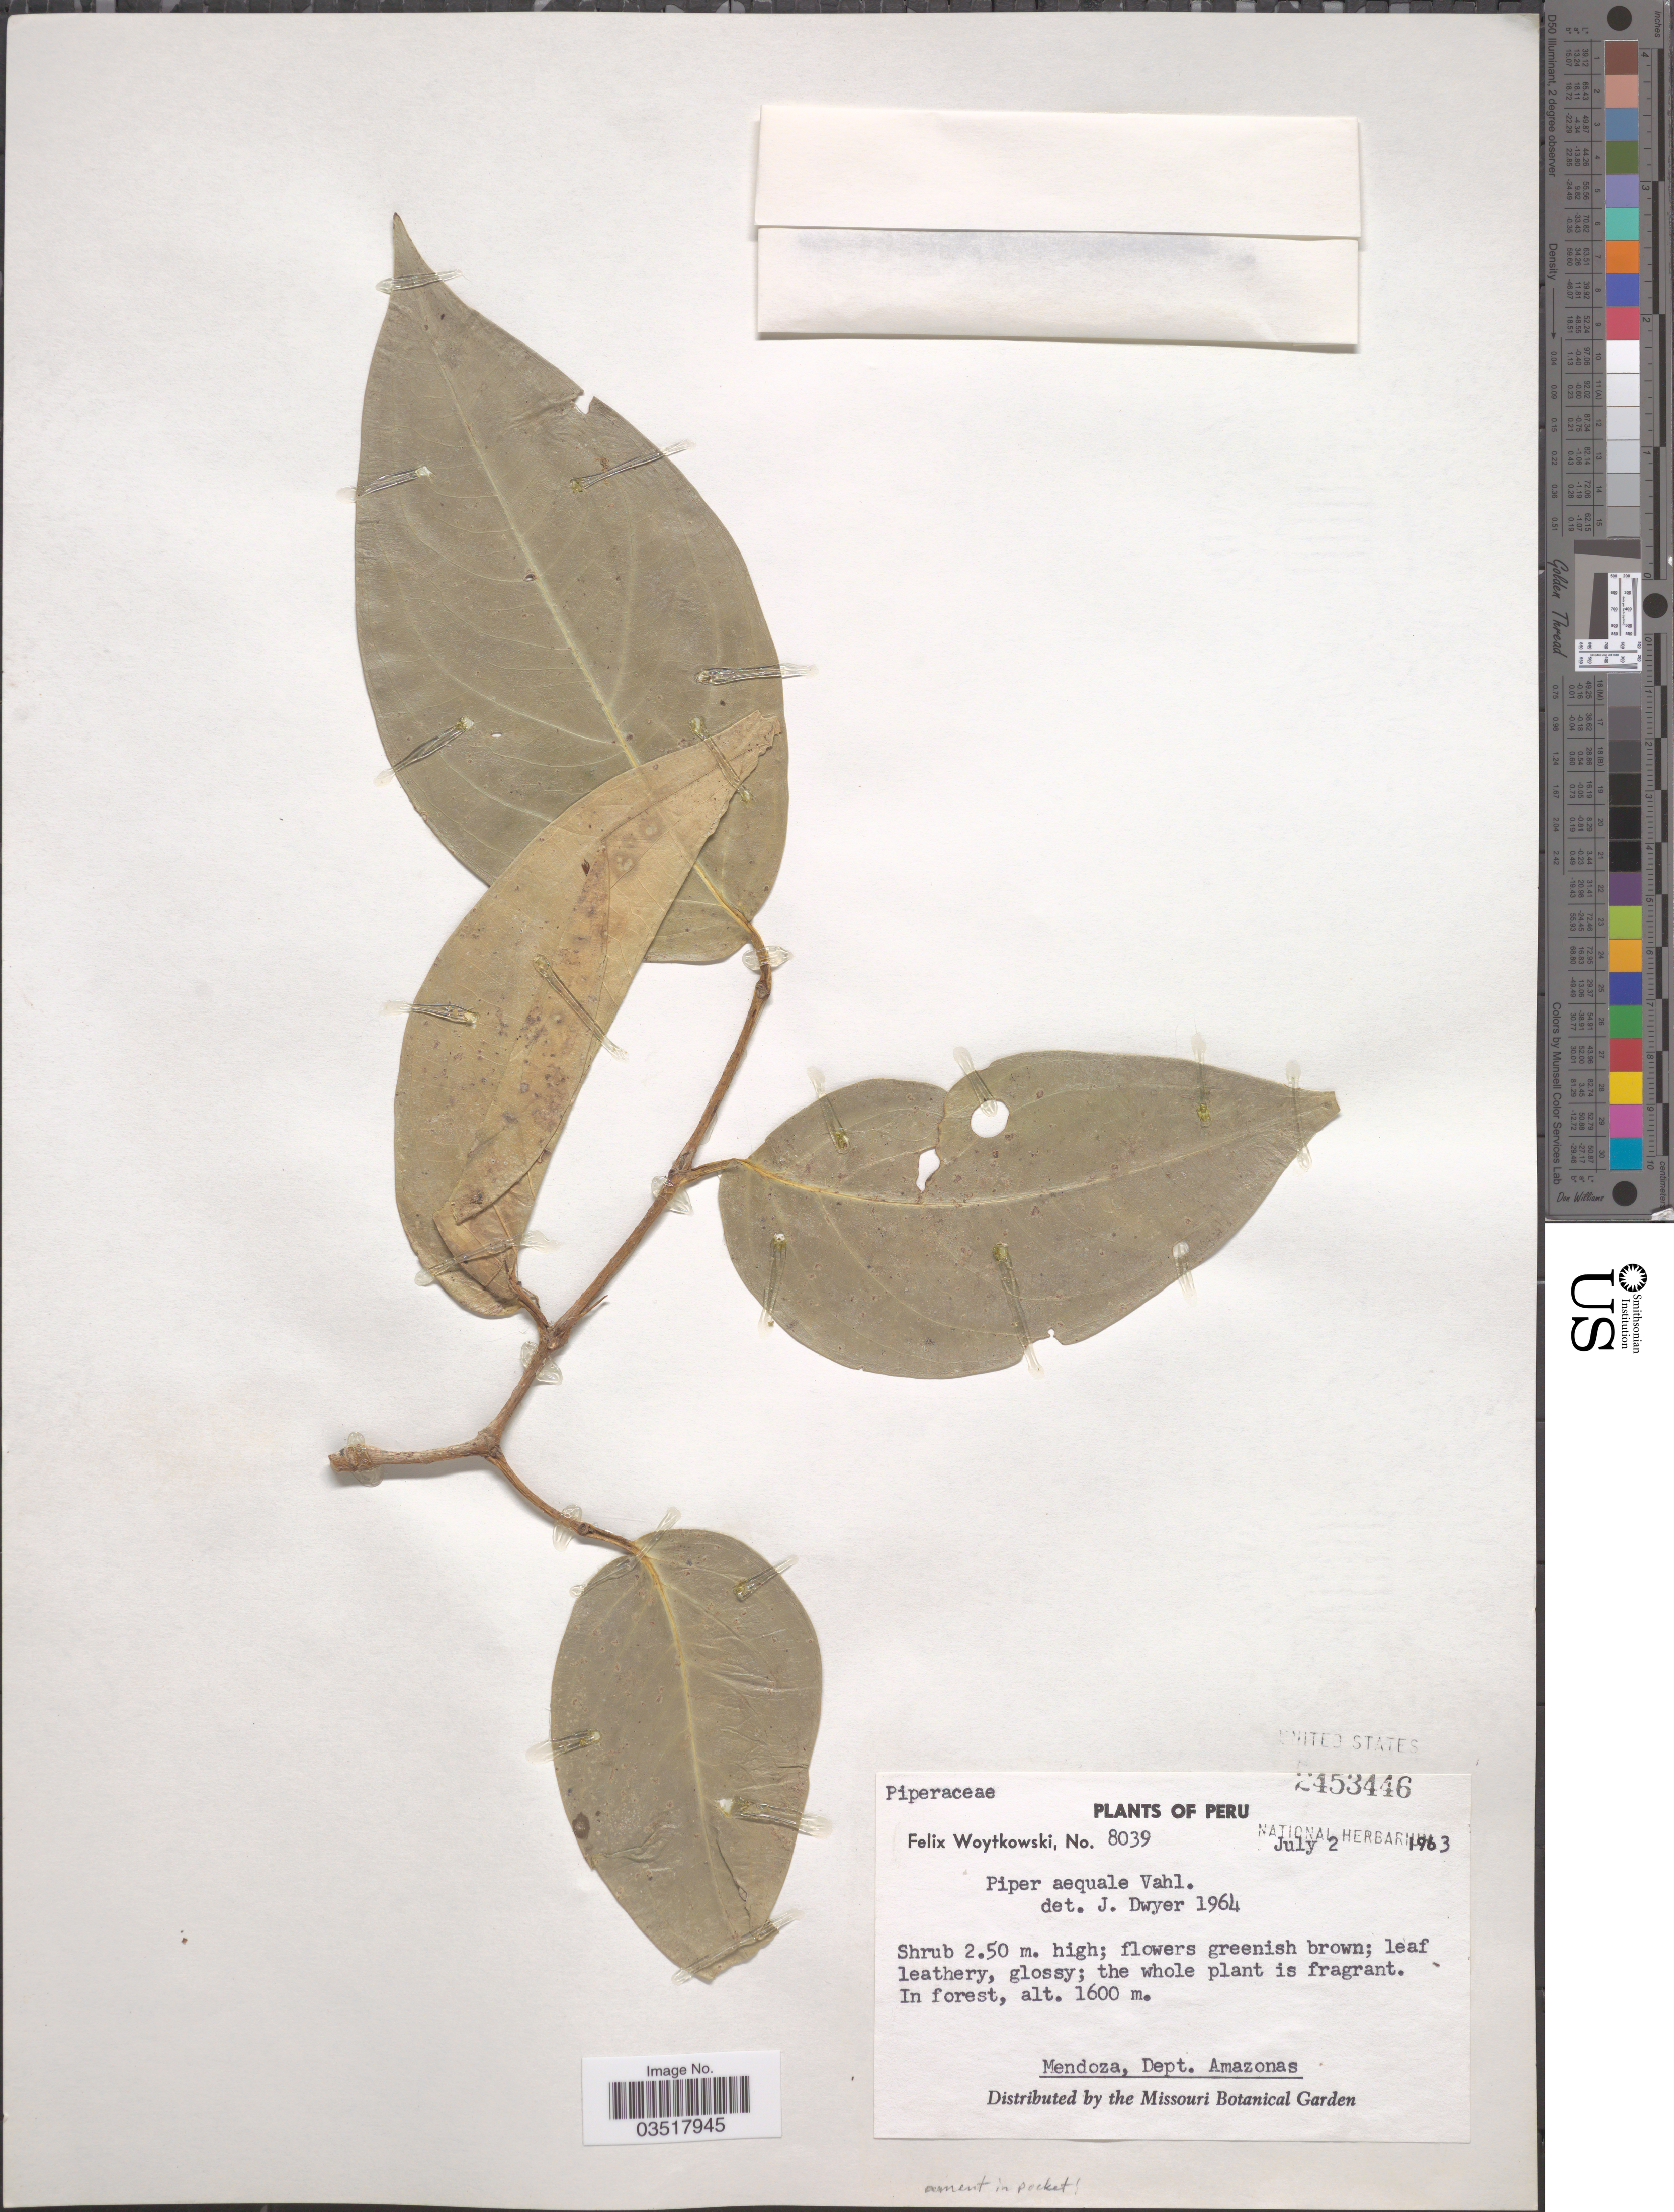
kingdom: Plantae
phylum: Tracheophyta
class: Magnoliopsida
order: Piperales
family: Piperaceae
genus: Piper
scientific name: Piper aequale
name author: Vahl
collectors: F. Woytkowski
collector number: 8039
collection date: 1963-07-02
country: Peru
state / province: Amazonas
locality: Mendoza, Dept. Amazonas.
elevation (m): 1600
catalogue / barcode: US 2453446